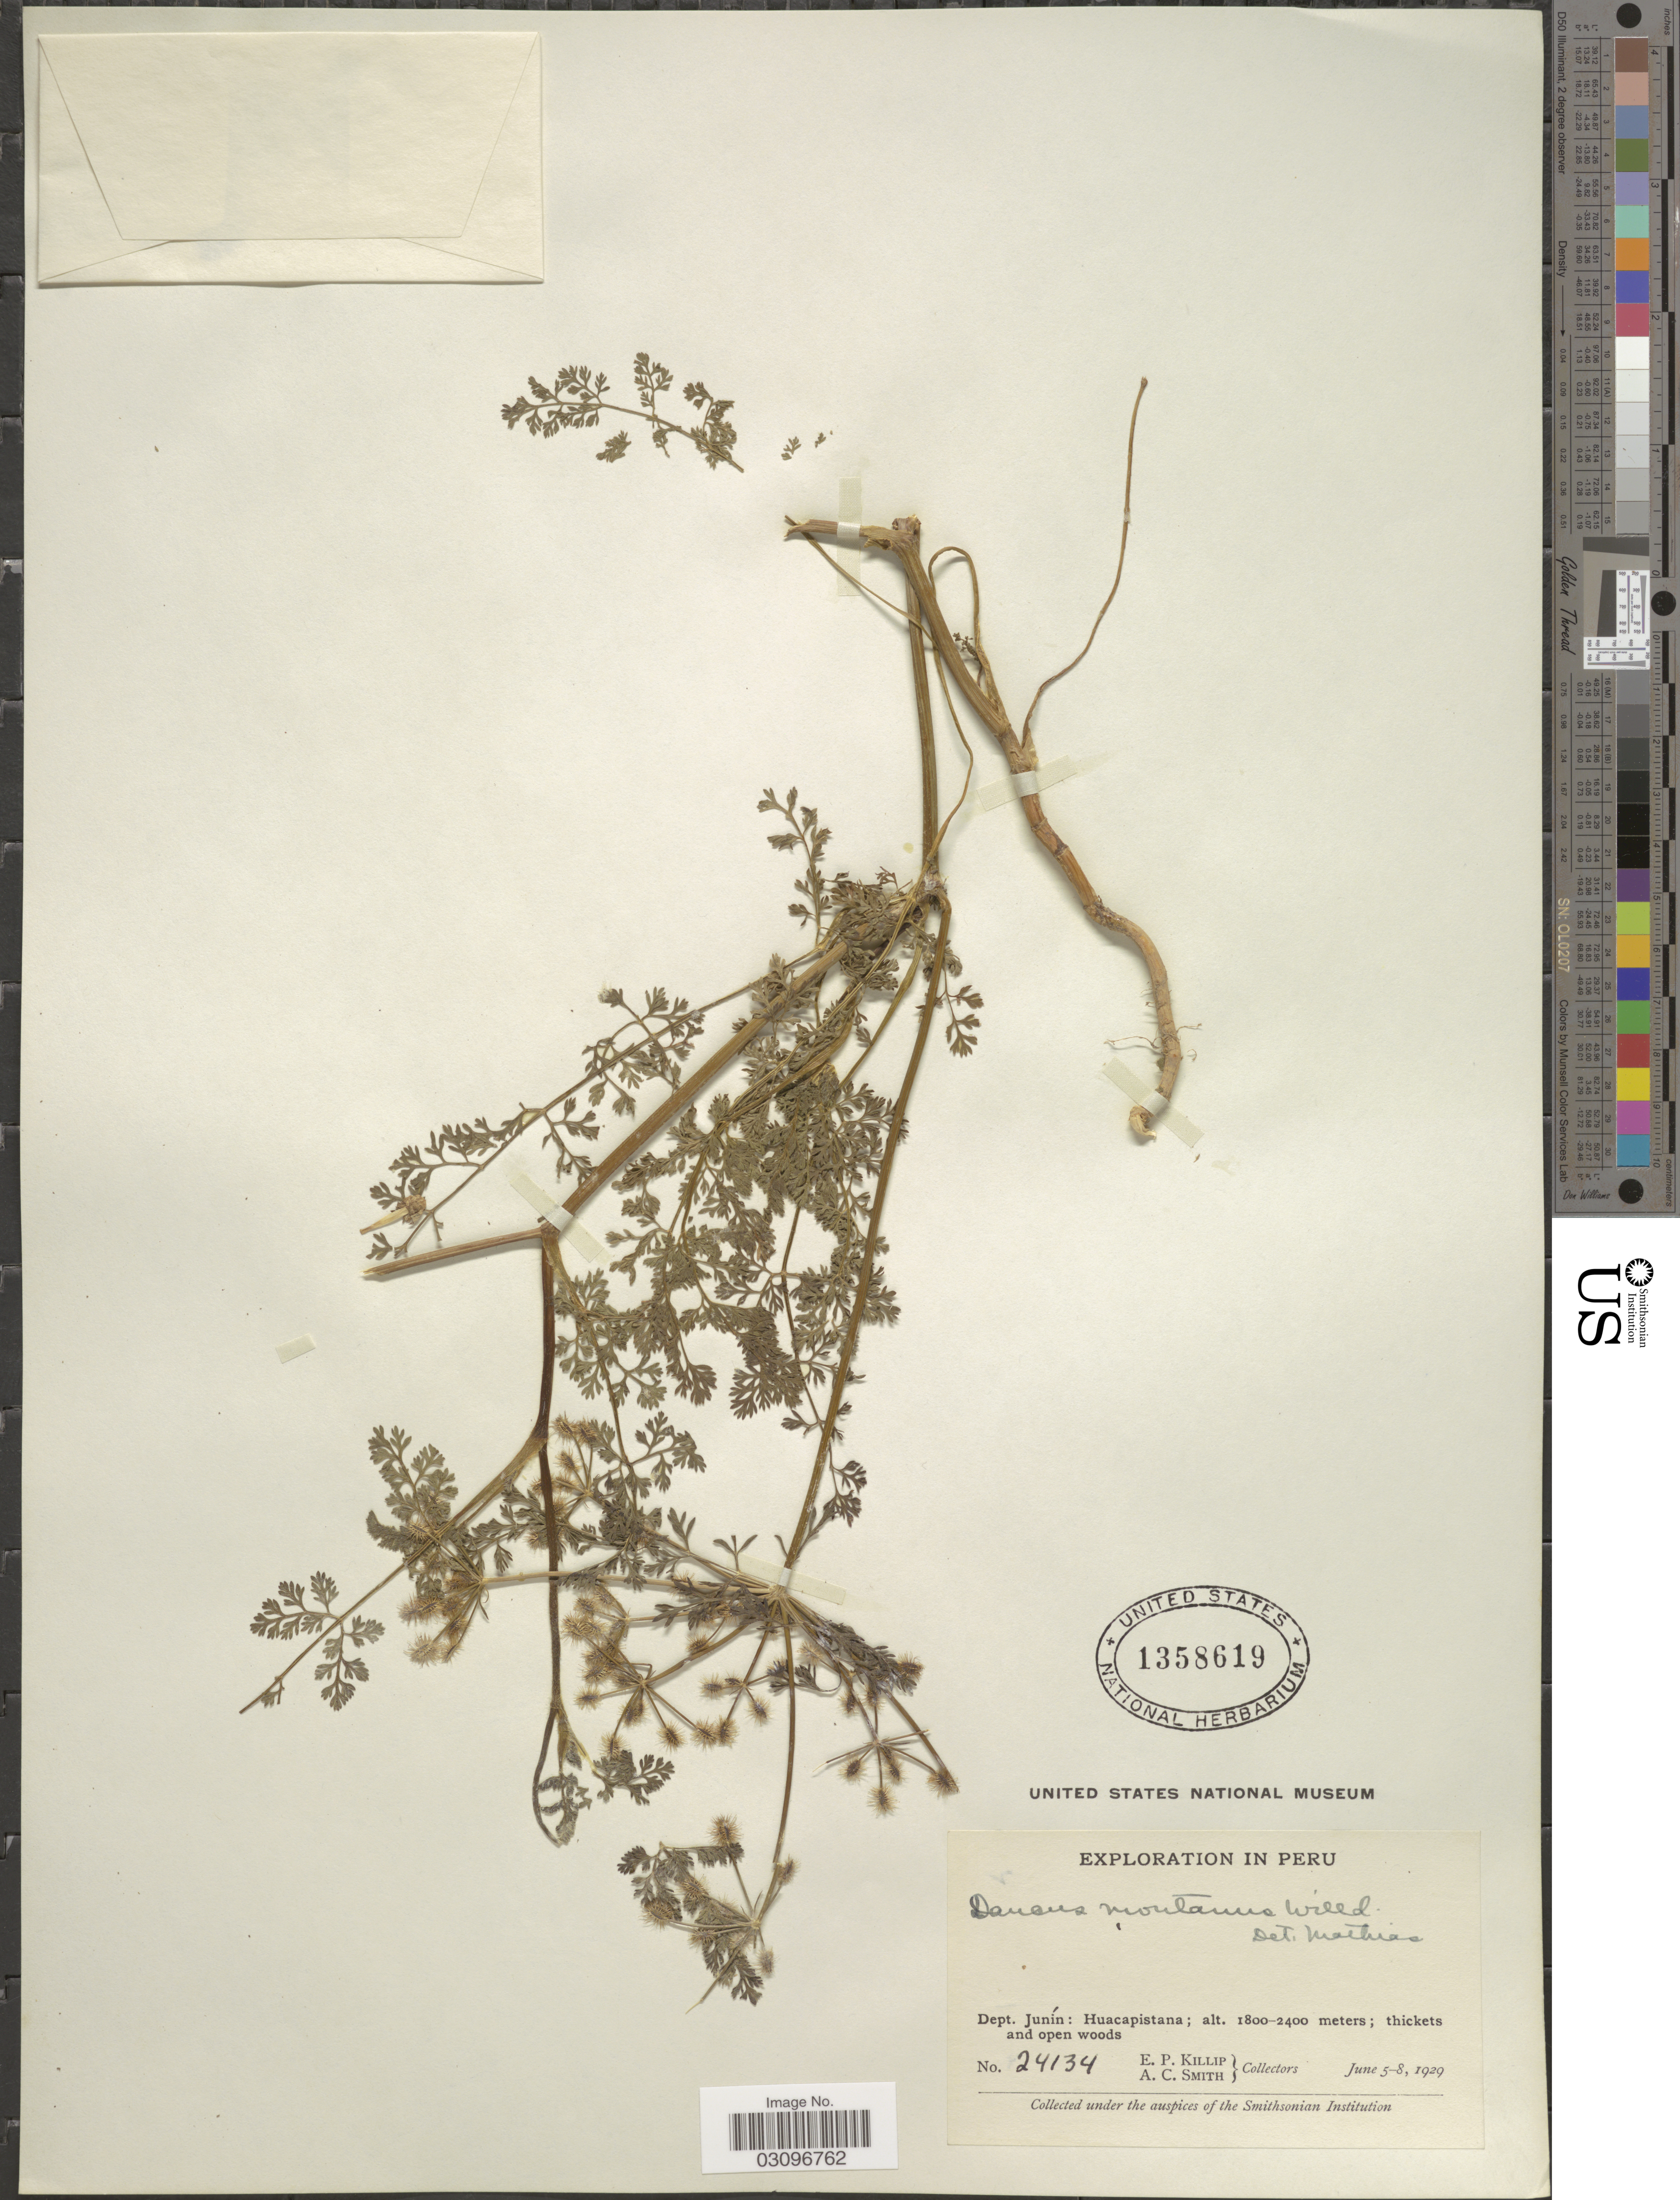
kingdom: Plantae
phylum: Tracheophyta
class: Magnoliopsida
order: Apiales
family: Apiaceae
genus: Daucus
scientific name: Daucus montanus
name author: Humb. & Bonpl. ex Spreng.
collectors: E. P. Killip & A. C. Smith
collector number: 24134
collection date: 1929-06-05/1929-06-08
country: Peru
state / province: Junín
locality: Dept. Junín: Huacapistana.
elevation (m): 1800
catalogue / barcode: US 1358619